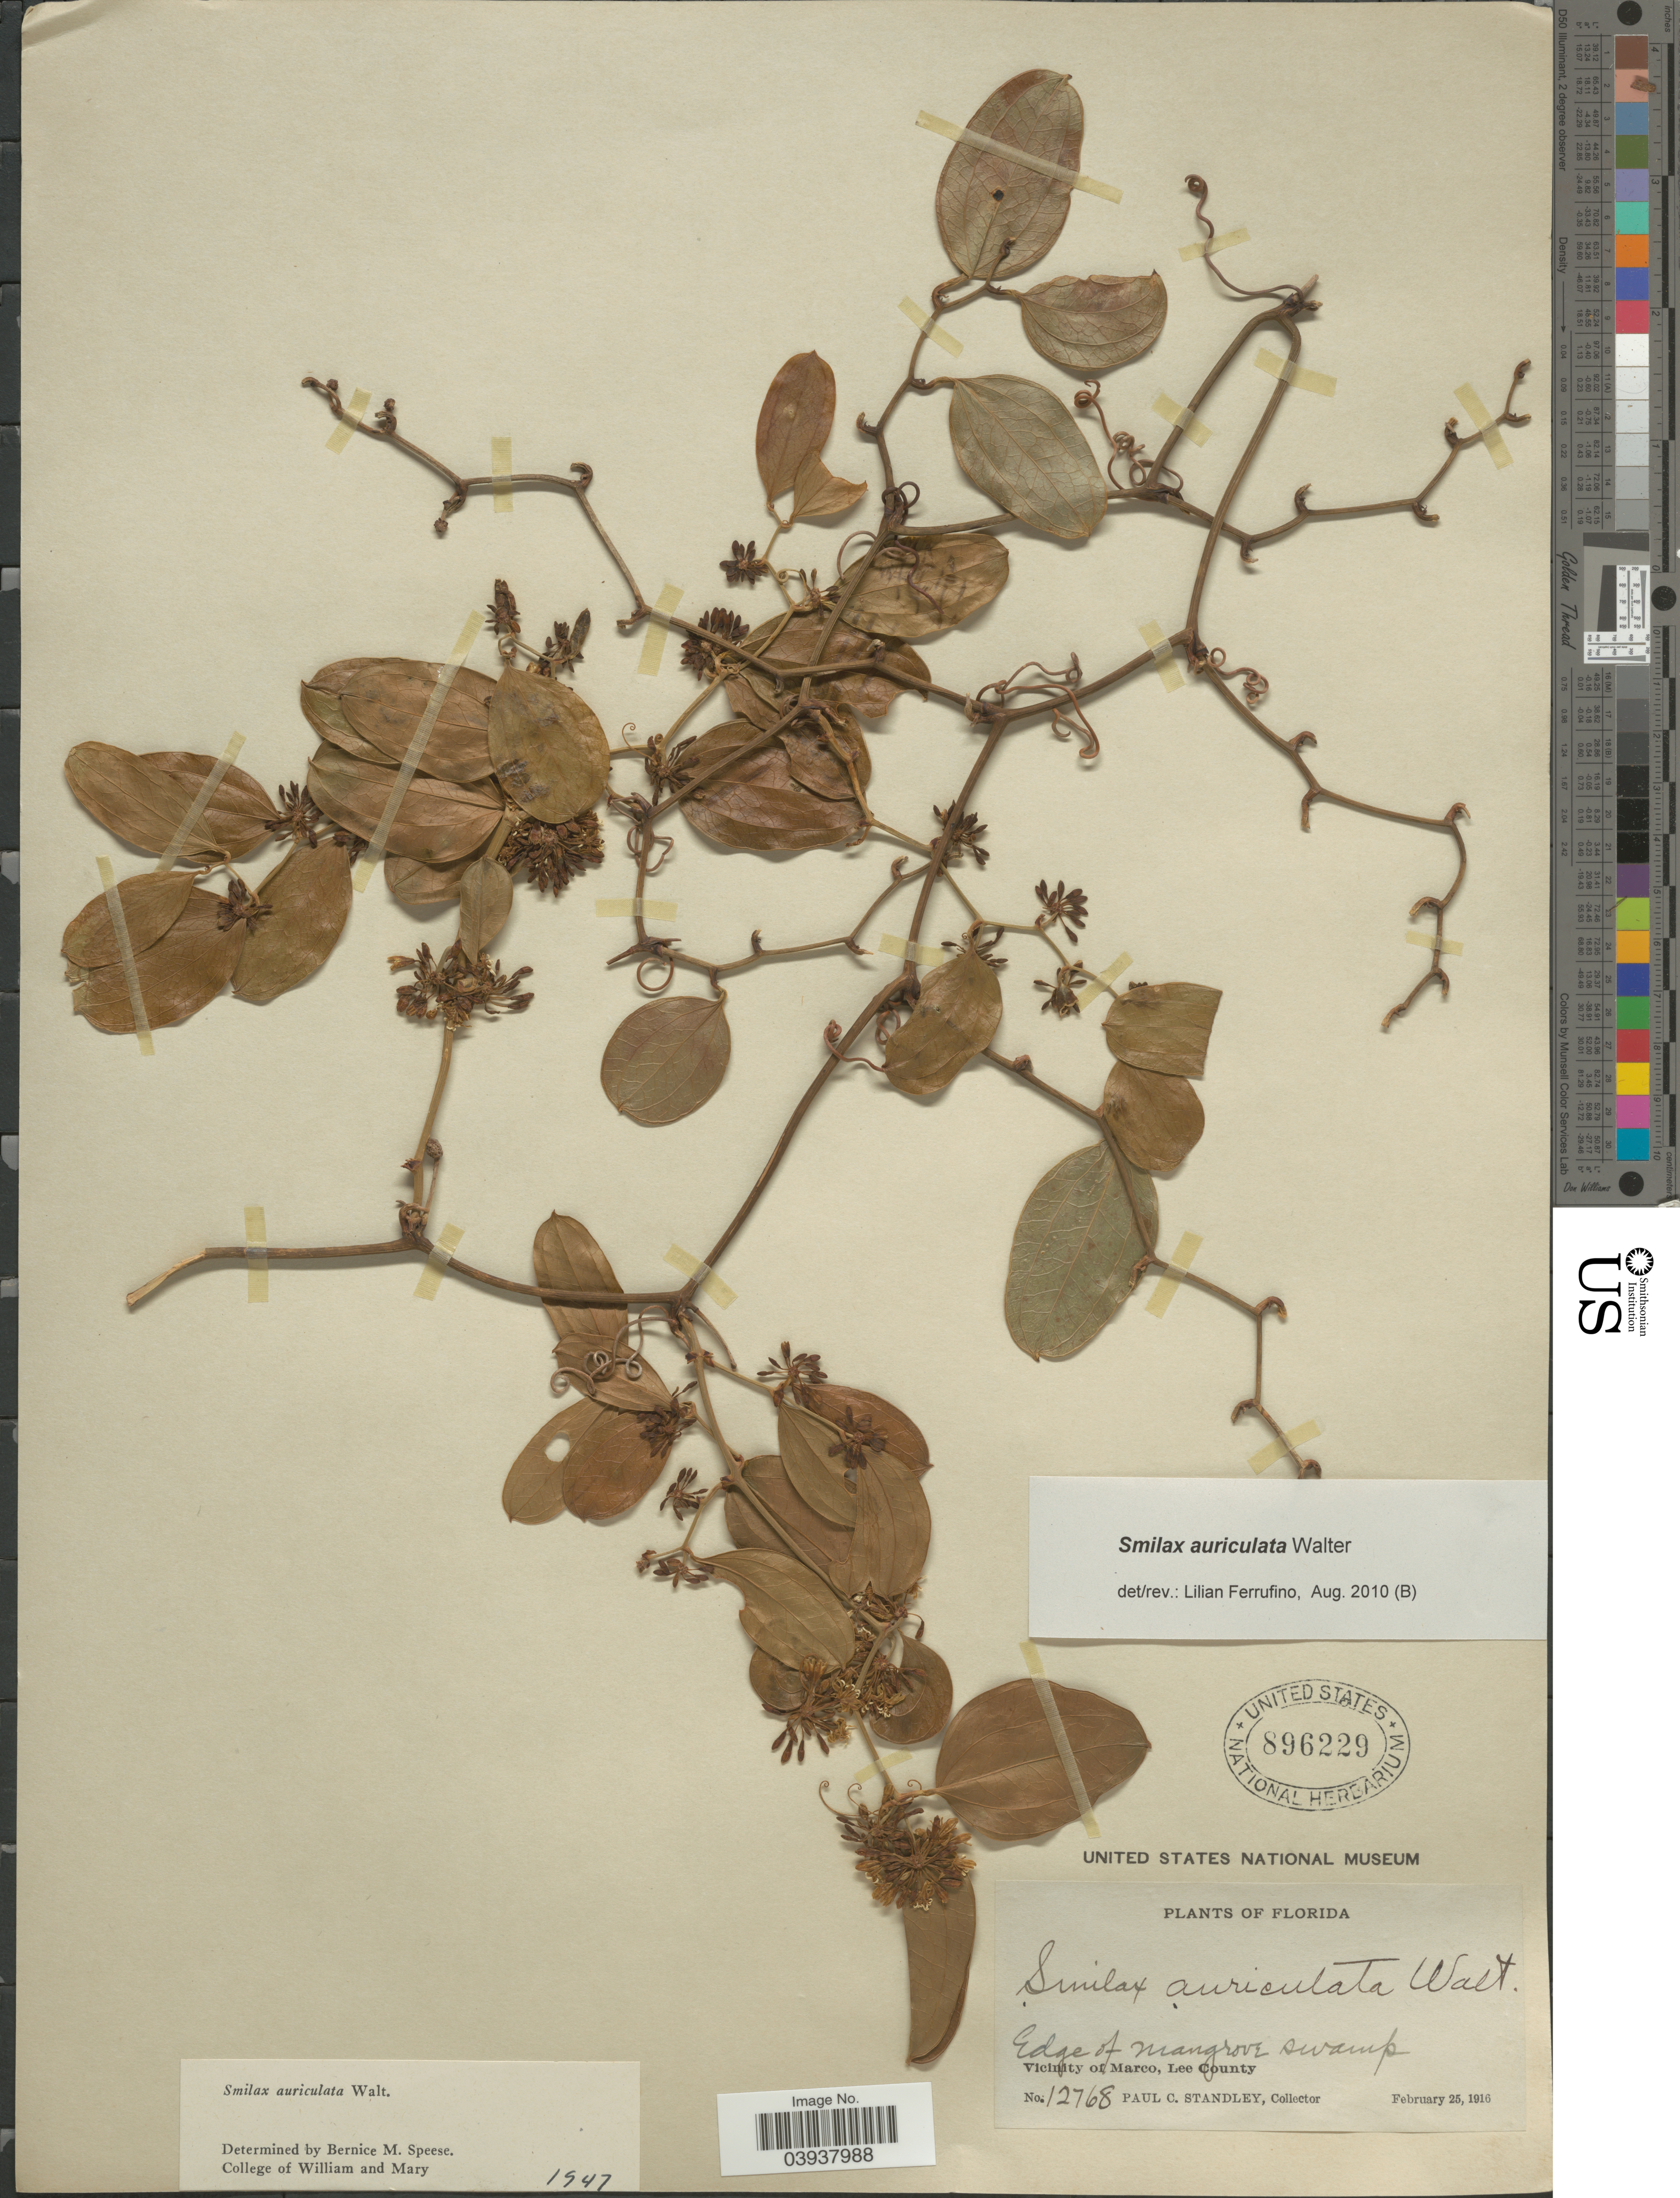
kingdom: Plantae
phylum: Tracheophyta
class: Liliopsida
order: Liliales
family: Smilacaceae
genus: Smilax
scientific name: Smilax auriculata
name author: Walter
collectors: P. C. Standley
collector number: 12768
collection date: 1916-02-25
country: United States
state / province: Florida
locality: Edge of Mangrove swamp. Vicinity of Marco, Lee County.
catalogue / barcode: US 896229